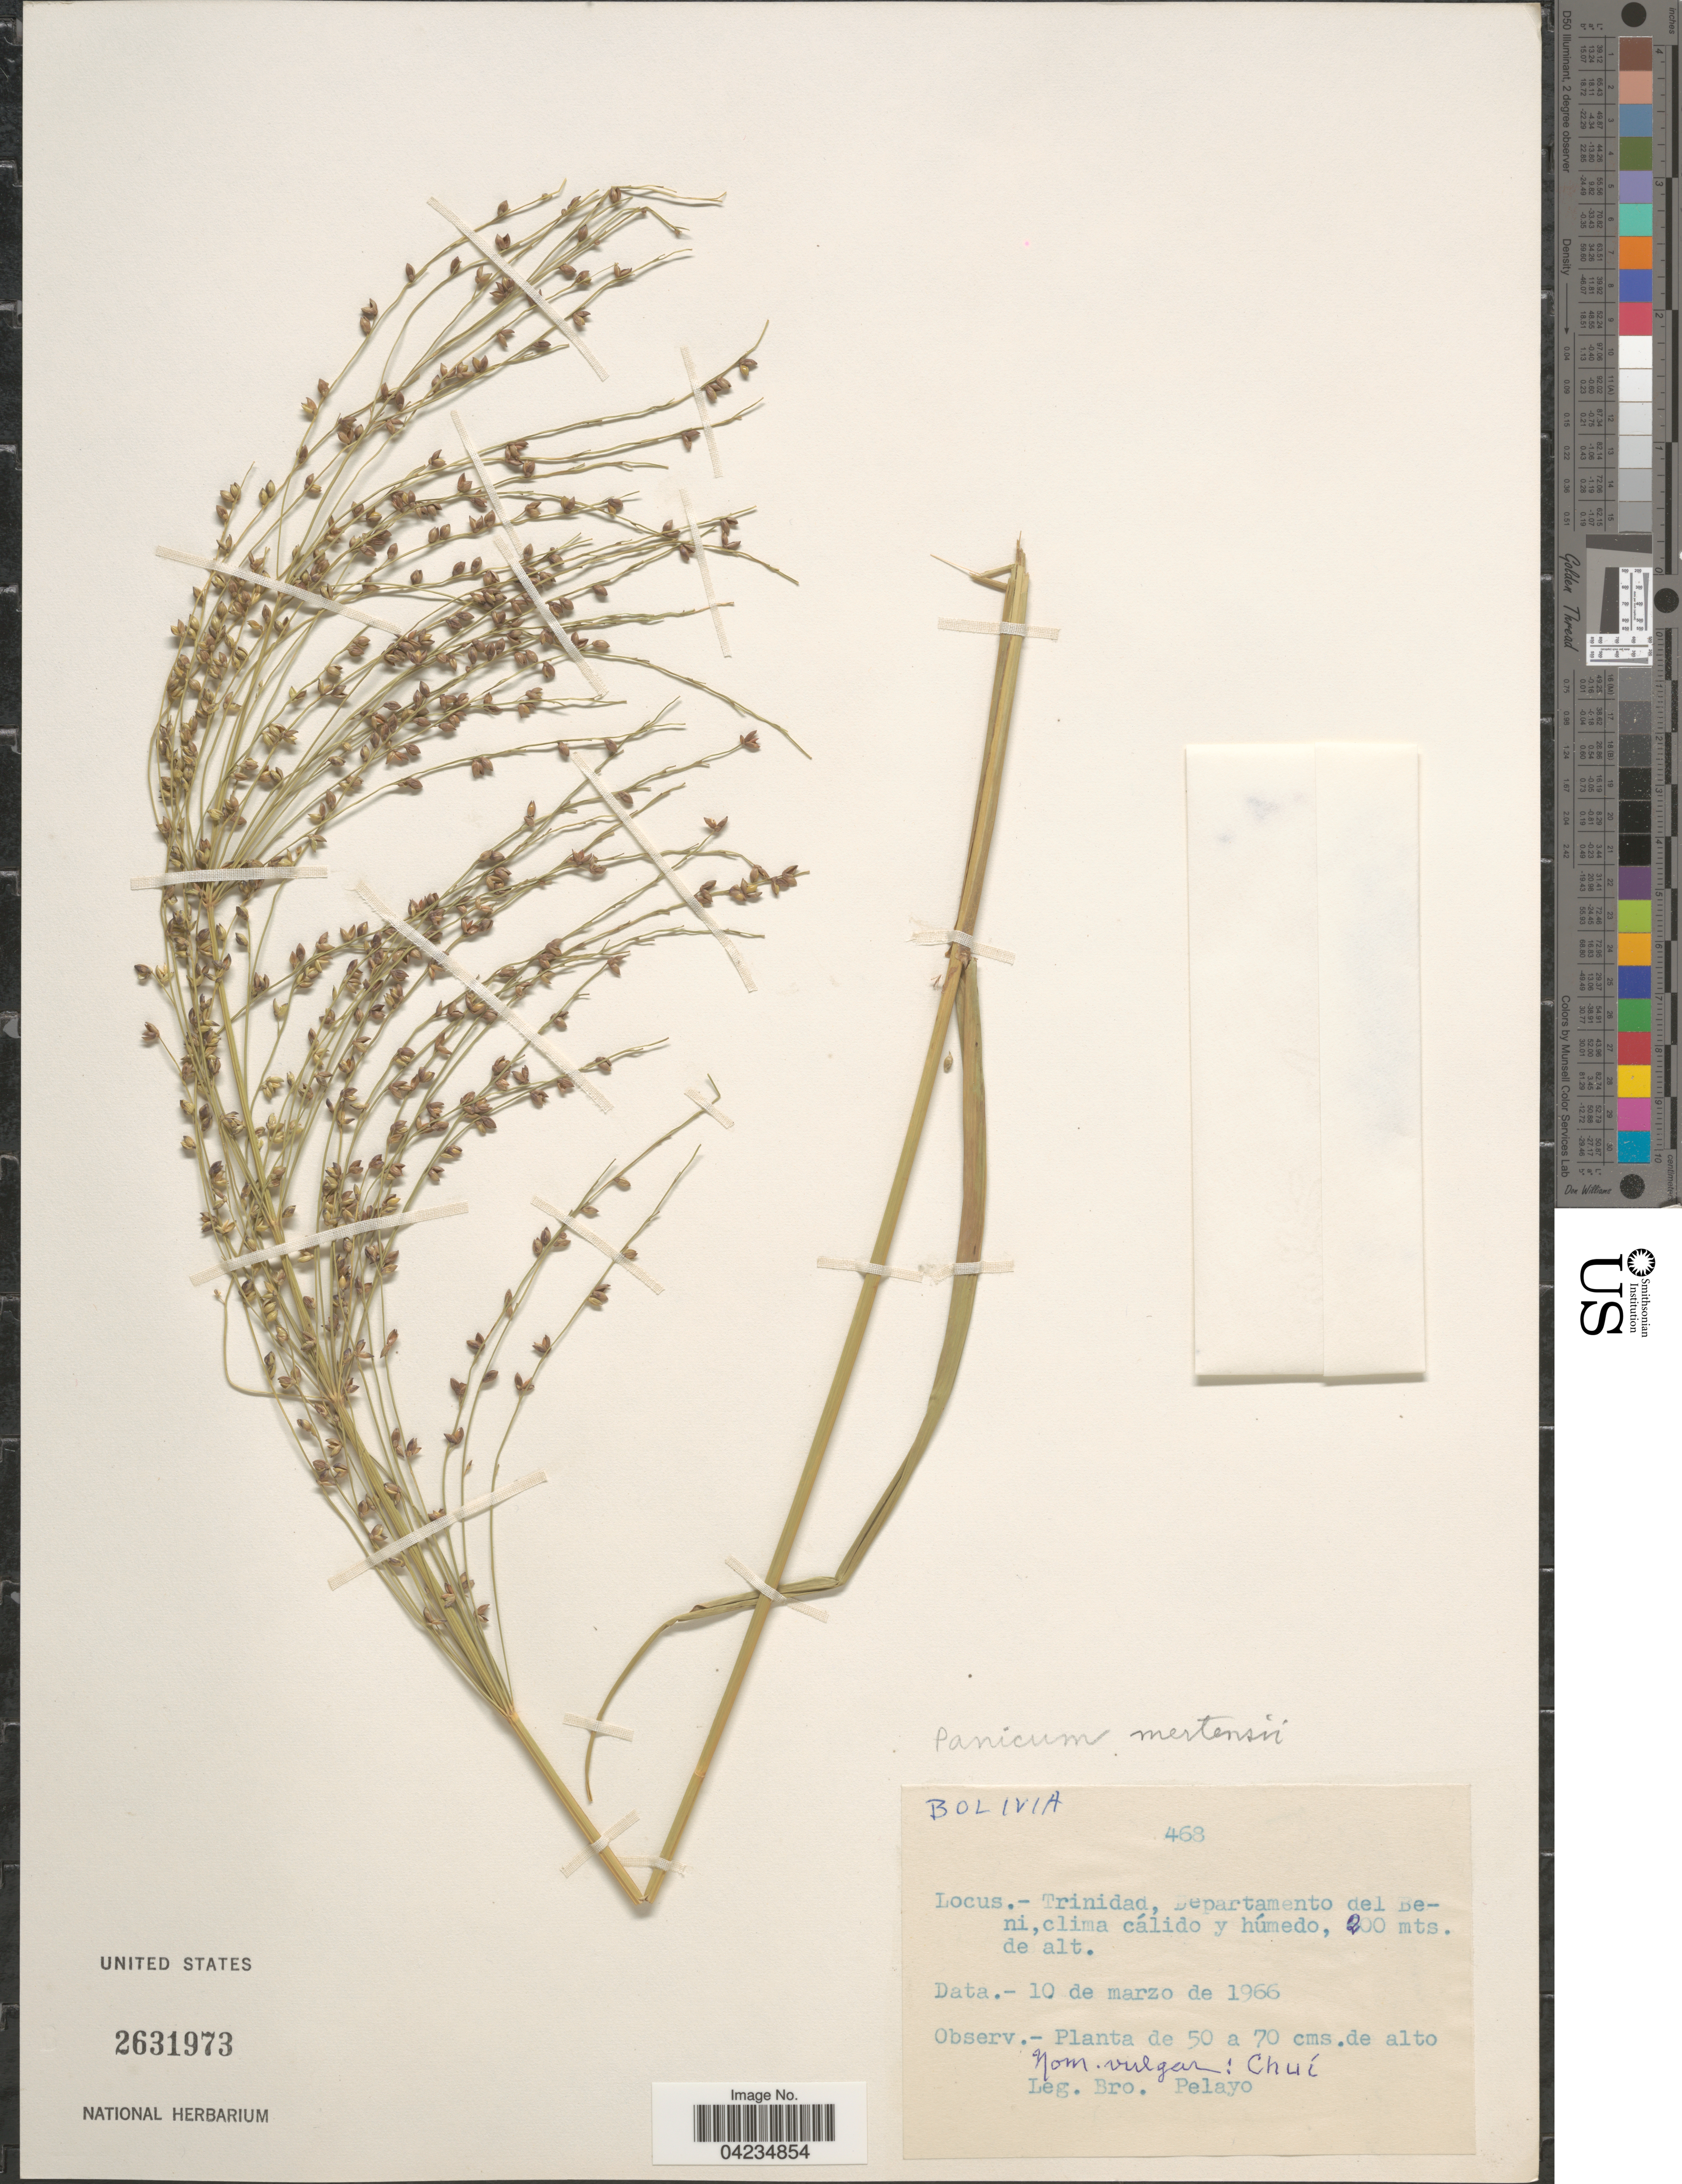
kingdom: Plantae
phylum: Tracheophyta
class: Liliopsida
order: Poales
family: Poaceae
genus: Stephostachys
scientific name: Stephostachys mertensii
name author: (Roth) Zuloaga & Marrone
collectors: Pelayo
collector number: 468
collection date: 1966-03-10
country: Bolivia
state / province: Beni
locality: Trinidad, Departamento del Beni.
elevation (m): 200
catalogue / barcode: US 2631973